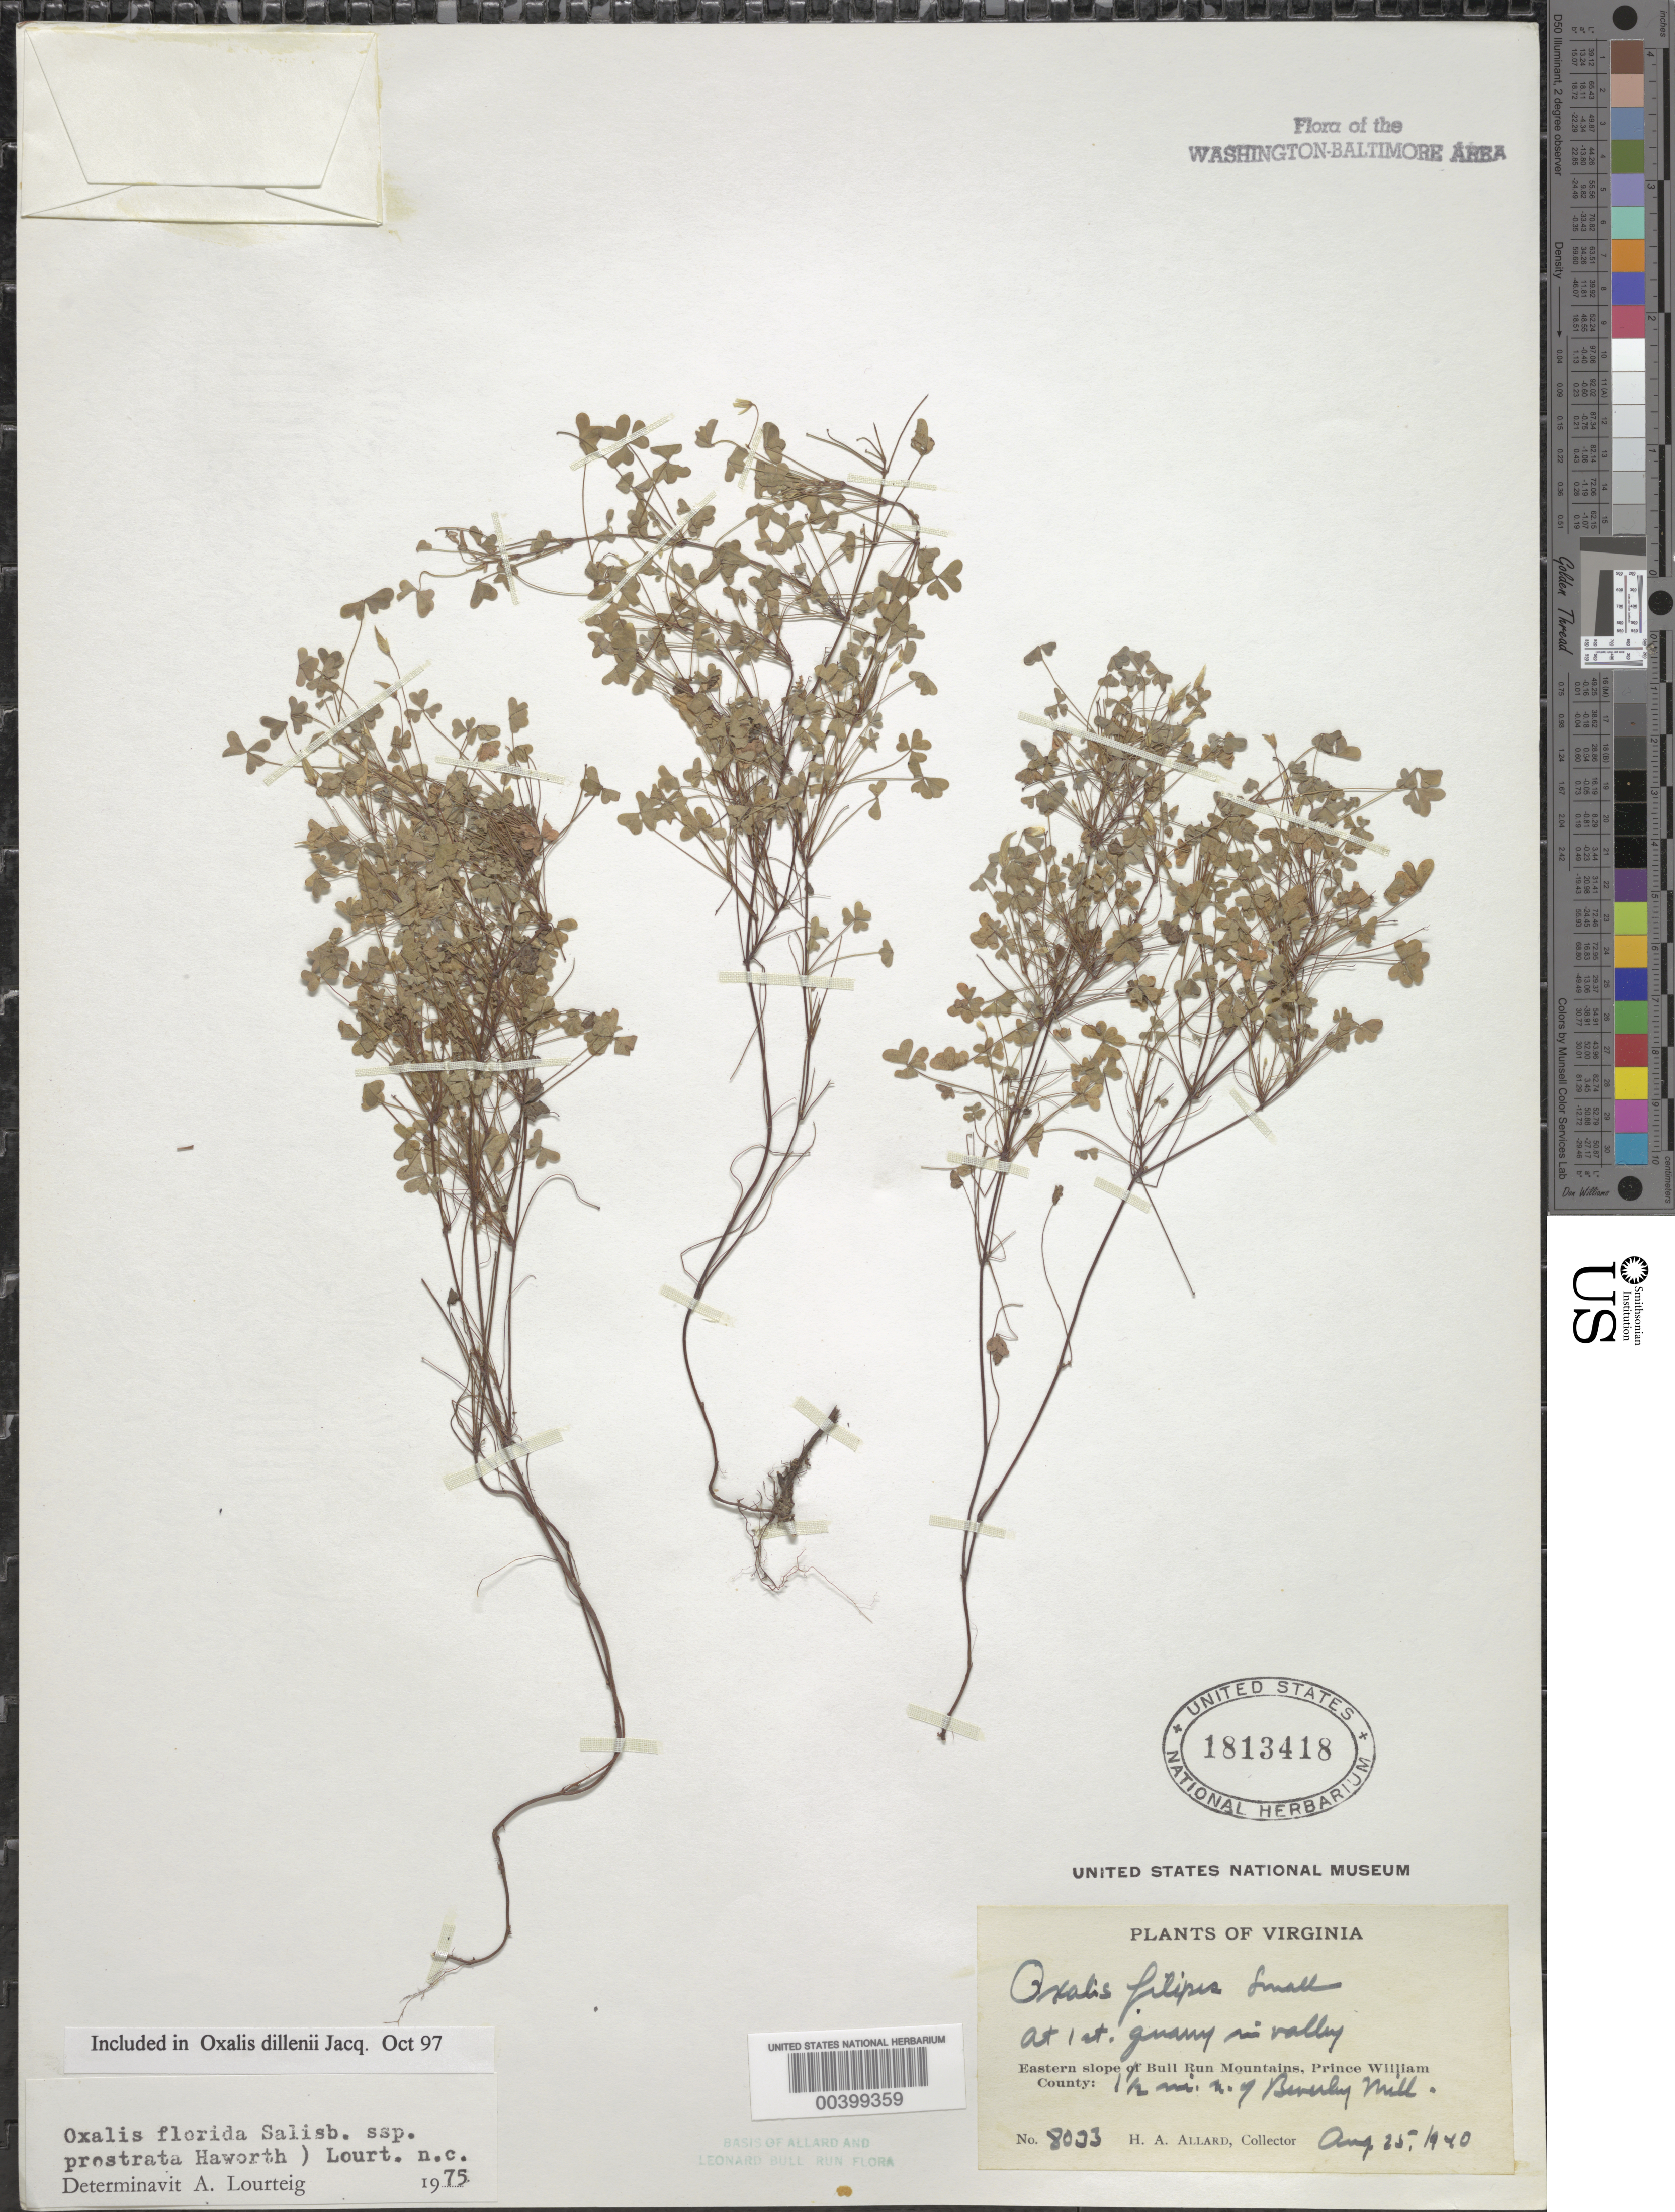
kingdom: Plantae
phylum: Tracheophyta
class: Magnoliopsida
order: Oxalidales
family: Oxalidaceae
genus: Oxalis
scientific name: Oxalis dillenii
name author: Jacq.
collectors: H. A. Allard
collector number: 8033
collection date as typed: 25 Aug 1940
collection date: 1940-08-25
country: United States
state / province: Virginia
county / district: Prince William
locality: North of Beverley Mill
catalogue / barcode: US 1813418